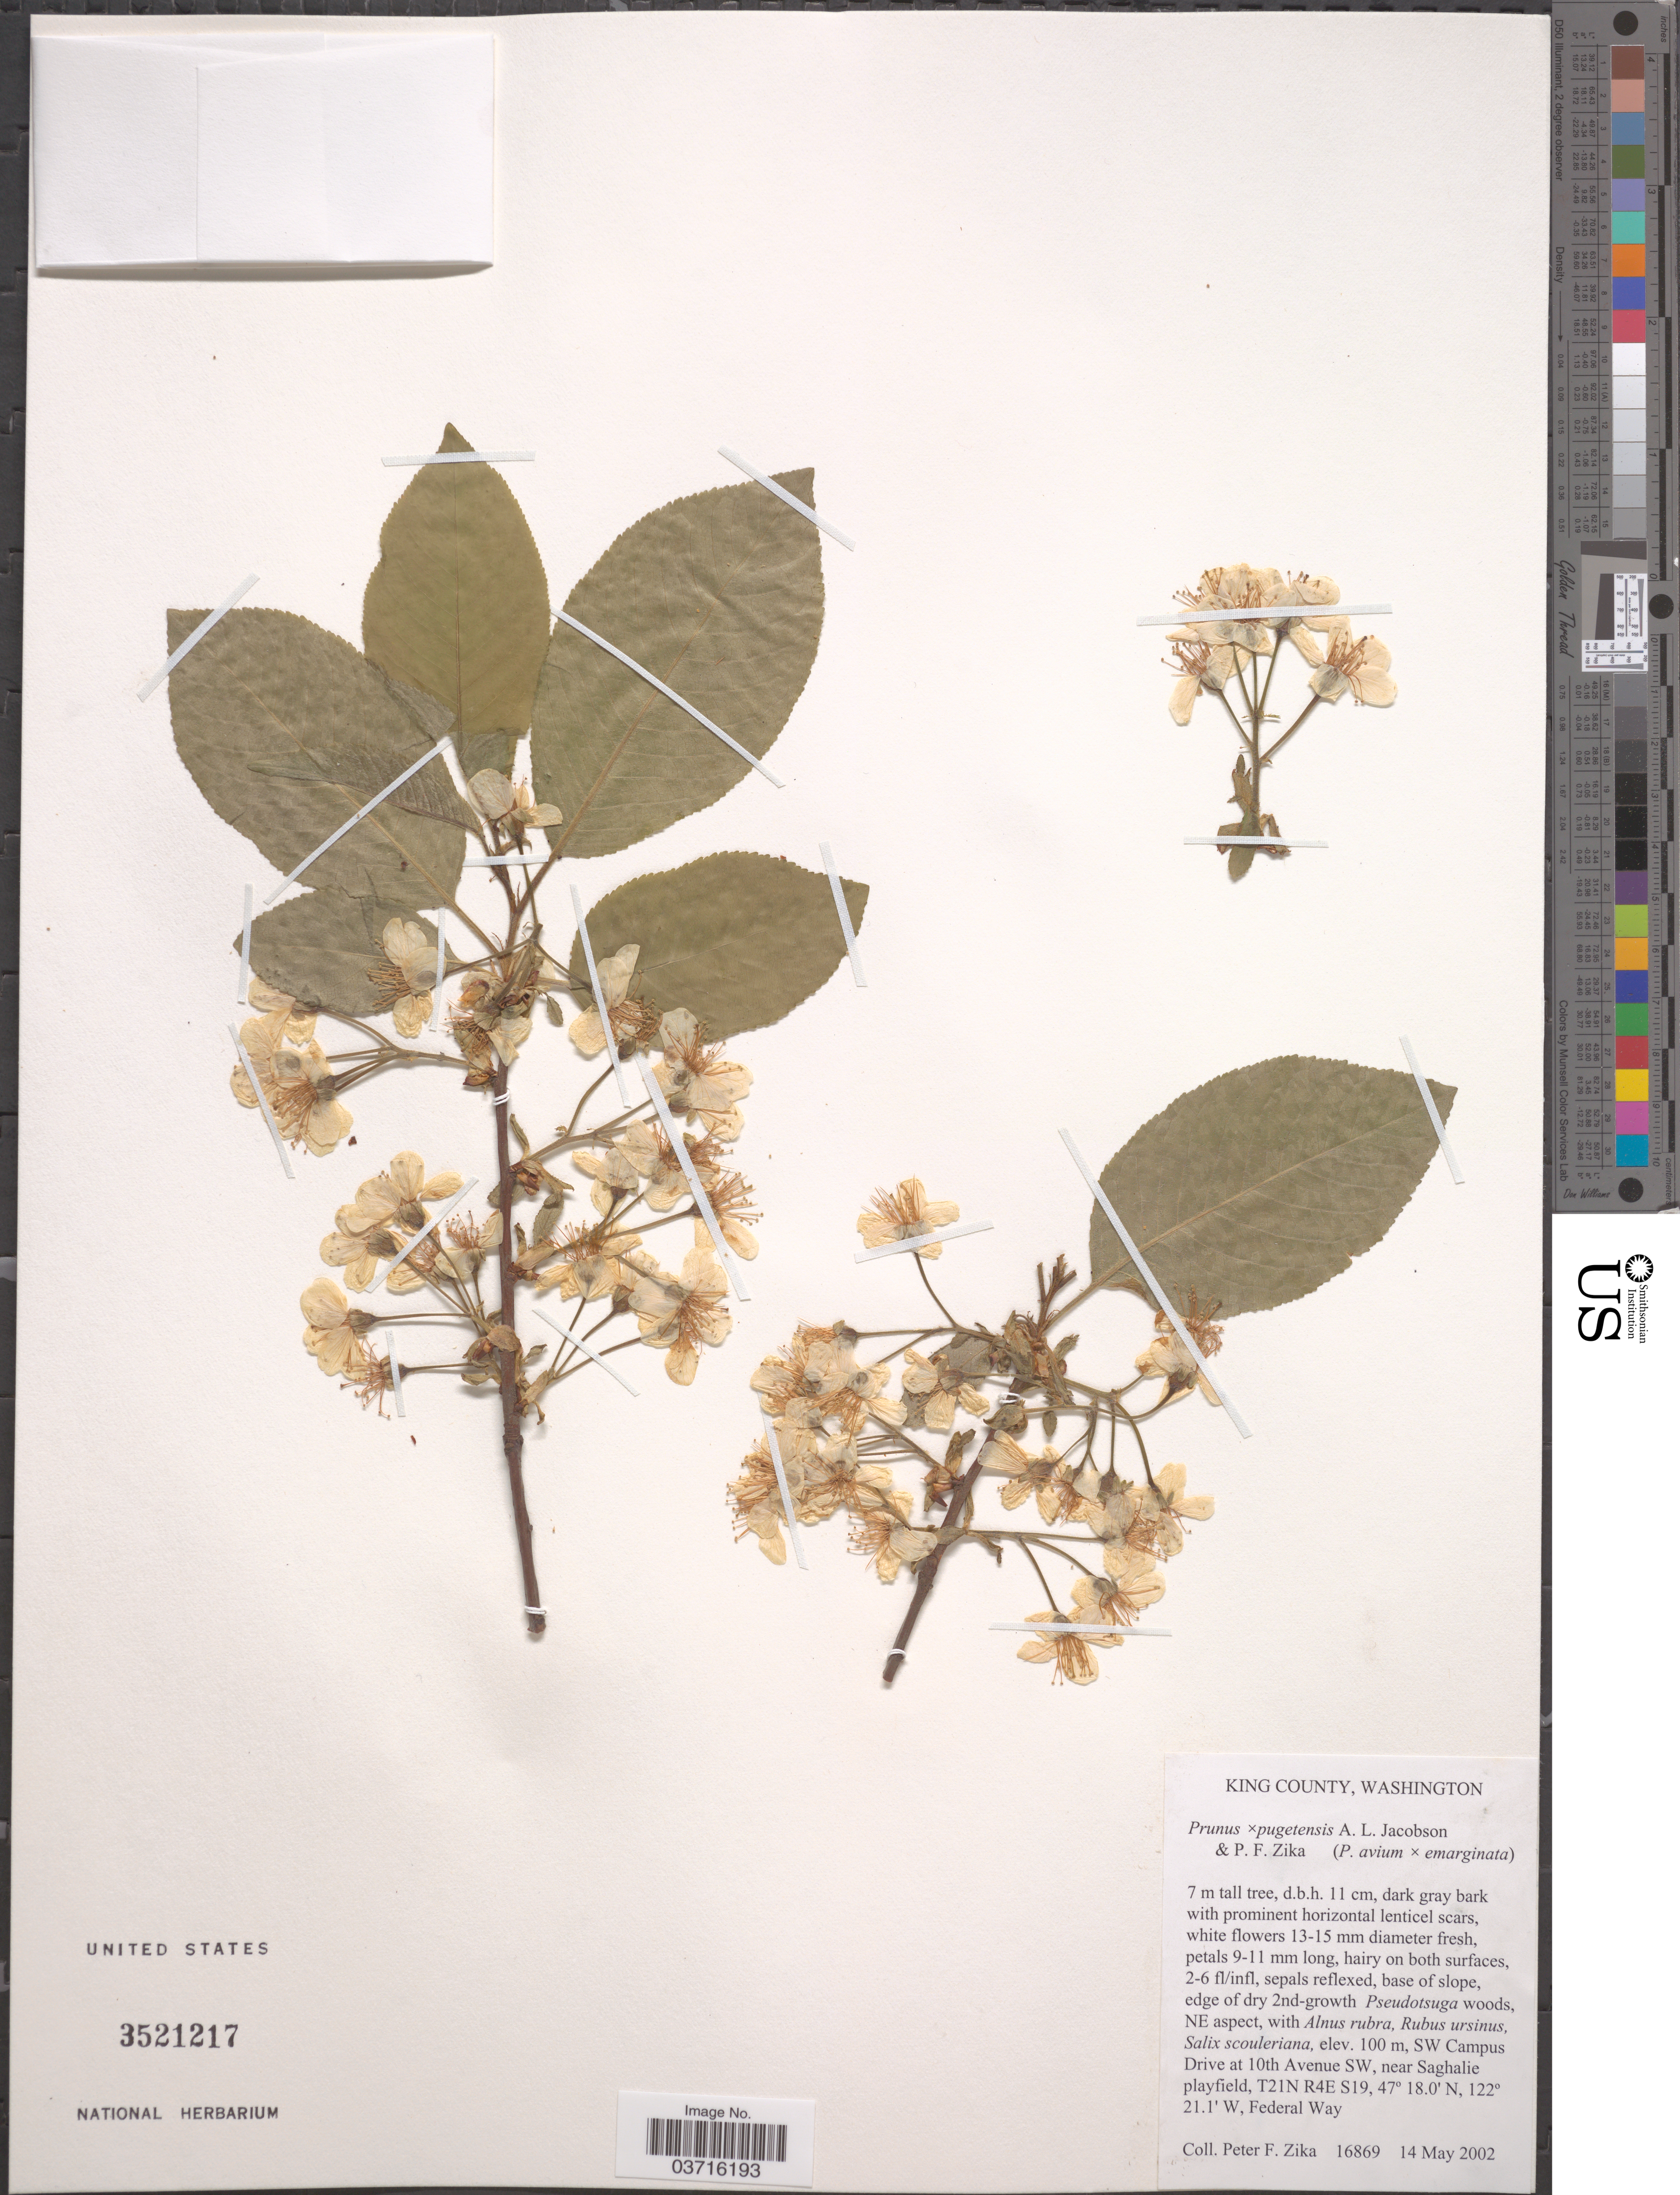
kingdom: Plantae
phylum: Tracheophyta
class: Magnoliopsida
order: Rosales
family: Rosaceae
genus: Prunus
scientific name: Prunus x pugetensis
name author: Jacobson & Zika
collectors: P. F. Zika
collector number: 16869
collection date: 2002-05-14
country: United States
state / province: Washington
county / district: King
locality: King County. SW Campus Drive at 10th Avenue SW, near Saghalie playfield, T21N R4E S19. Federal Way.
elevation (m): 100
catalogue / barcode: US 3521217